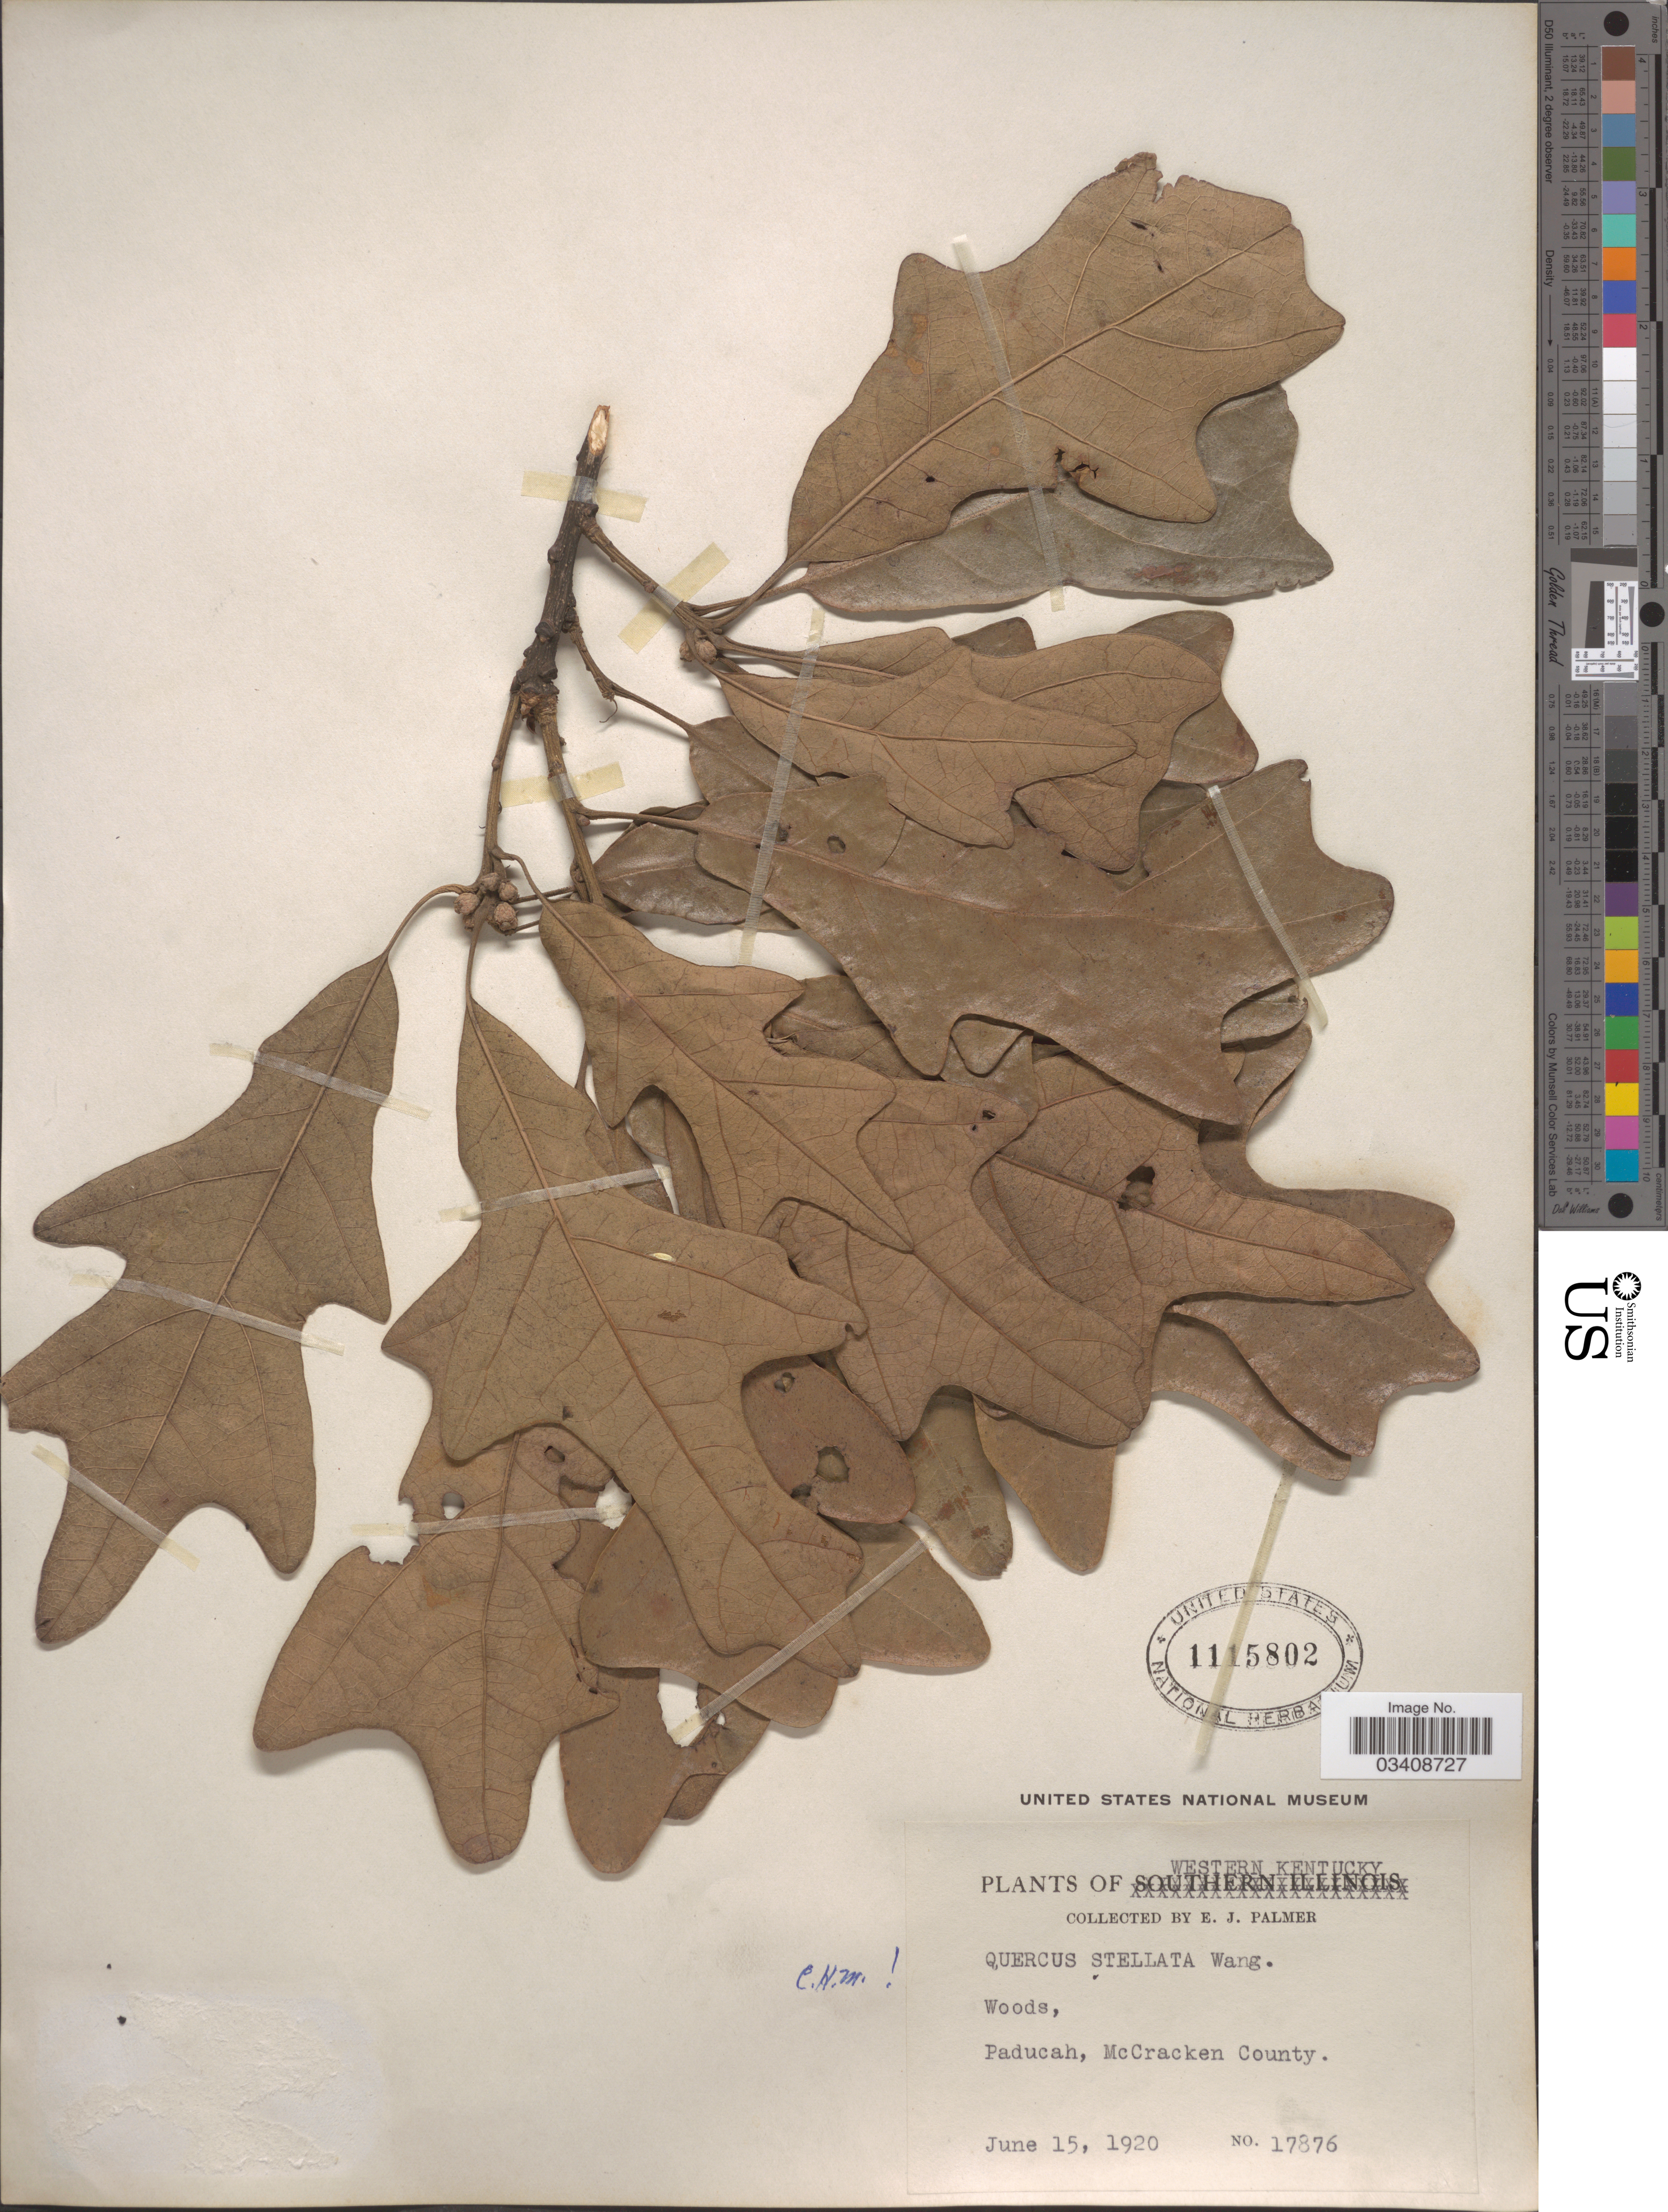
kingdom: Plantae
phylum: Tracheophyta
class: Magnoliopsida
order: Fagales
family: Fagaceae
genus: Quercus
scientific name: Quercus stellata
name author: Wangenh.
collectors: E. J. Palmer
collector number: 17876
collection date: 1920-06-15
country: United States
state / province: Kentucky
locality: Western Kentucky. Paducah, McCracken County.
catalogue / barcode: US 1115802